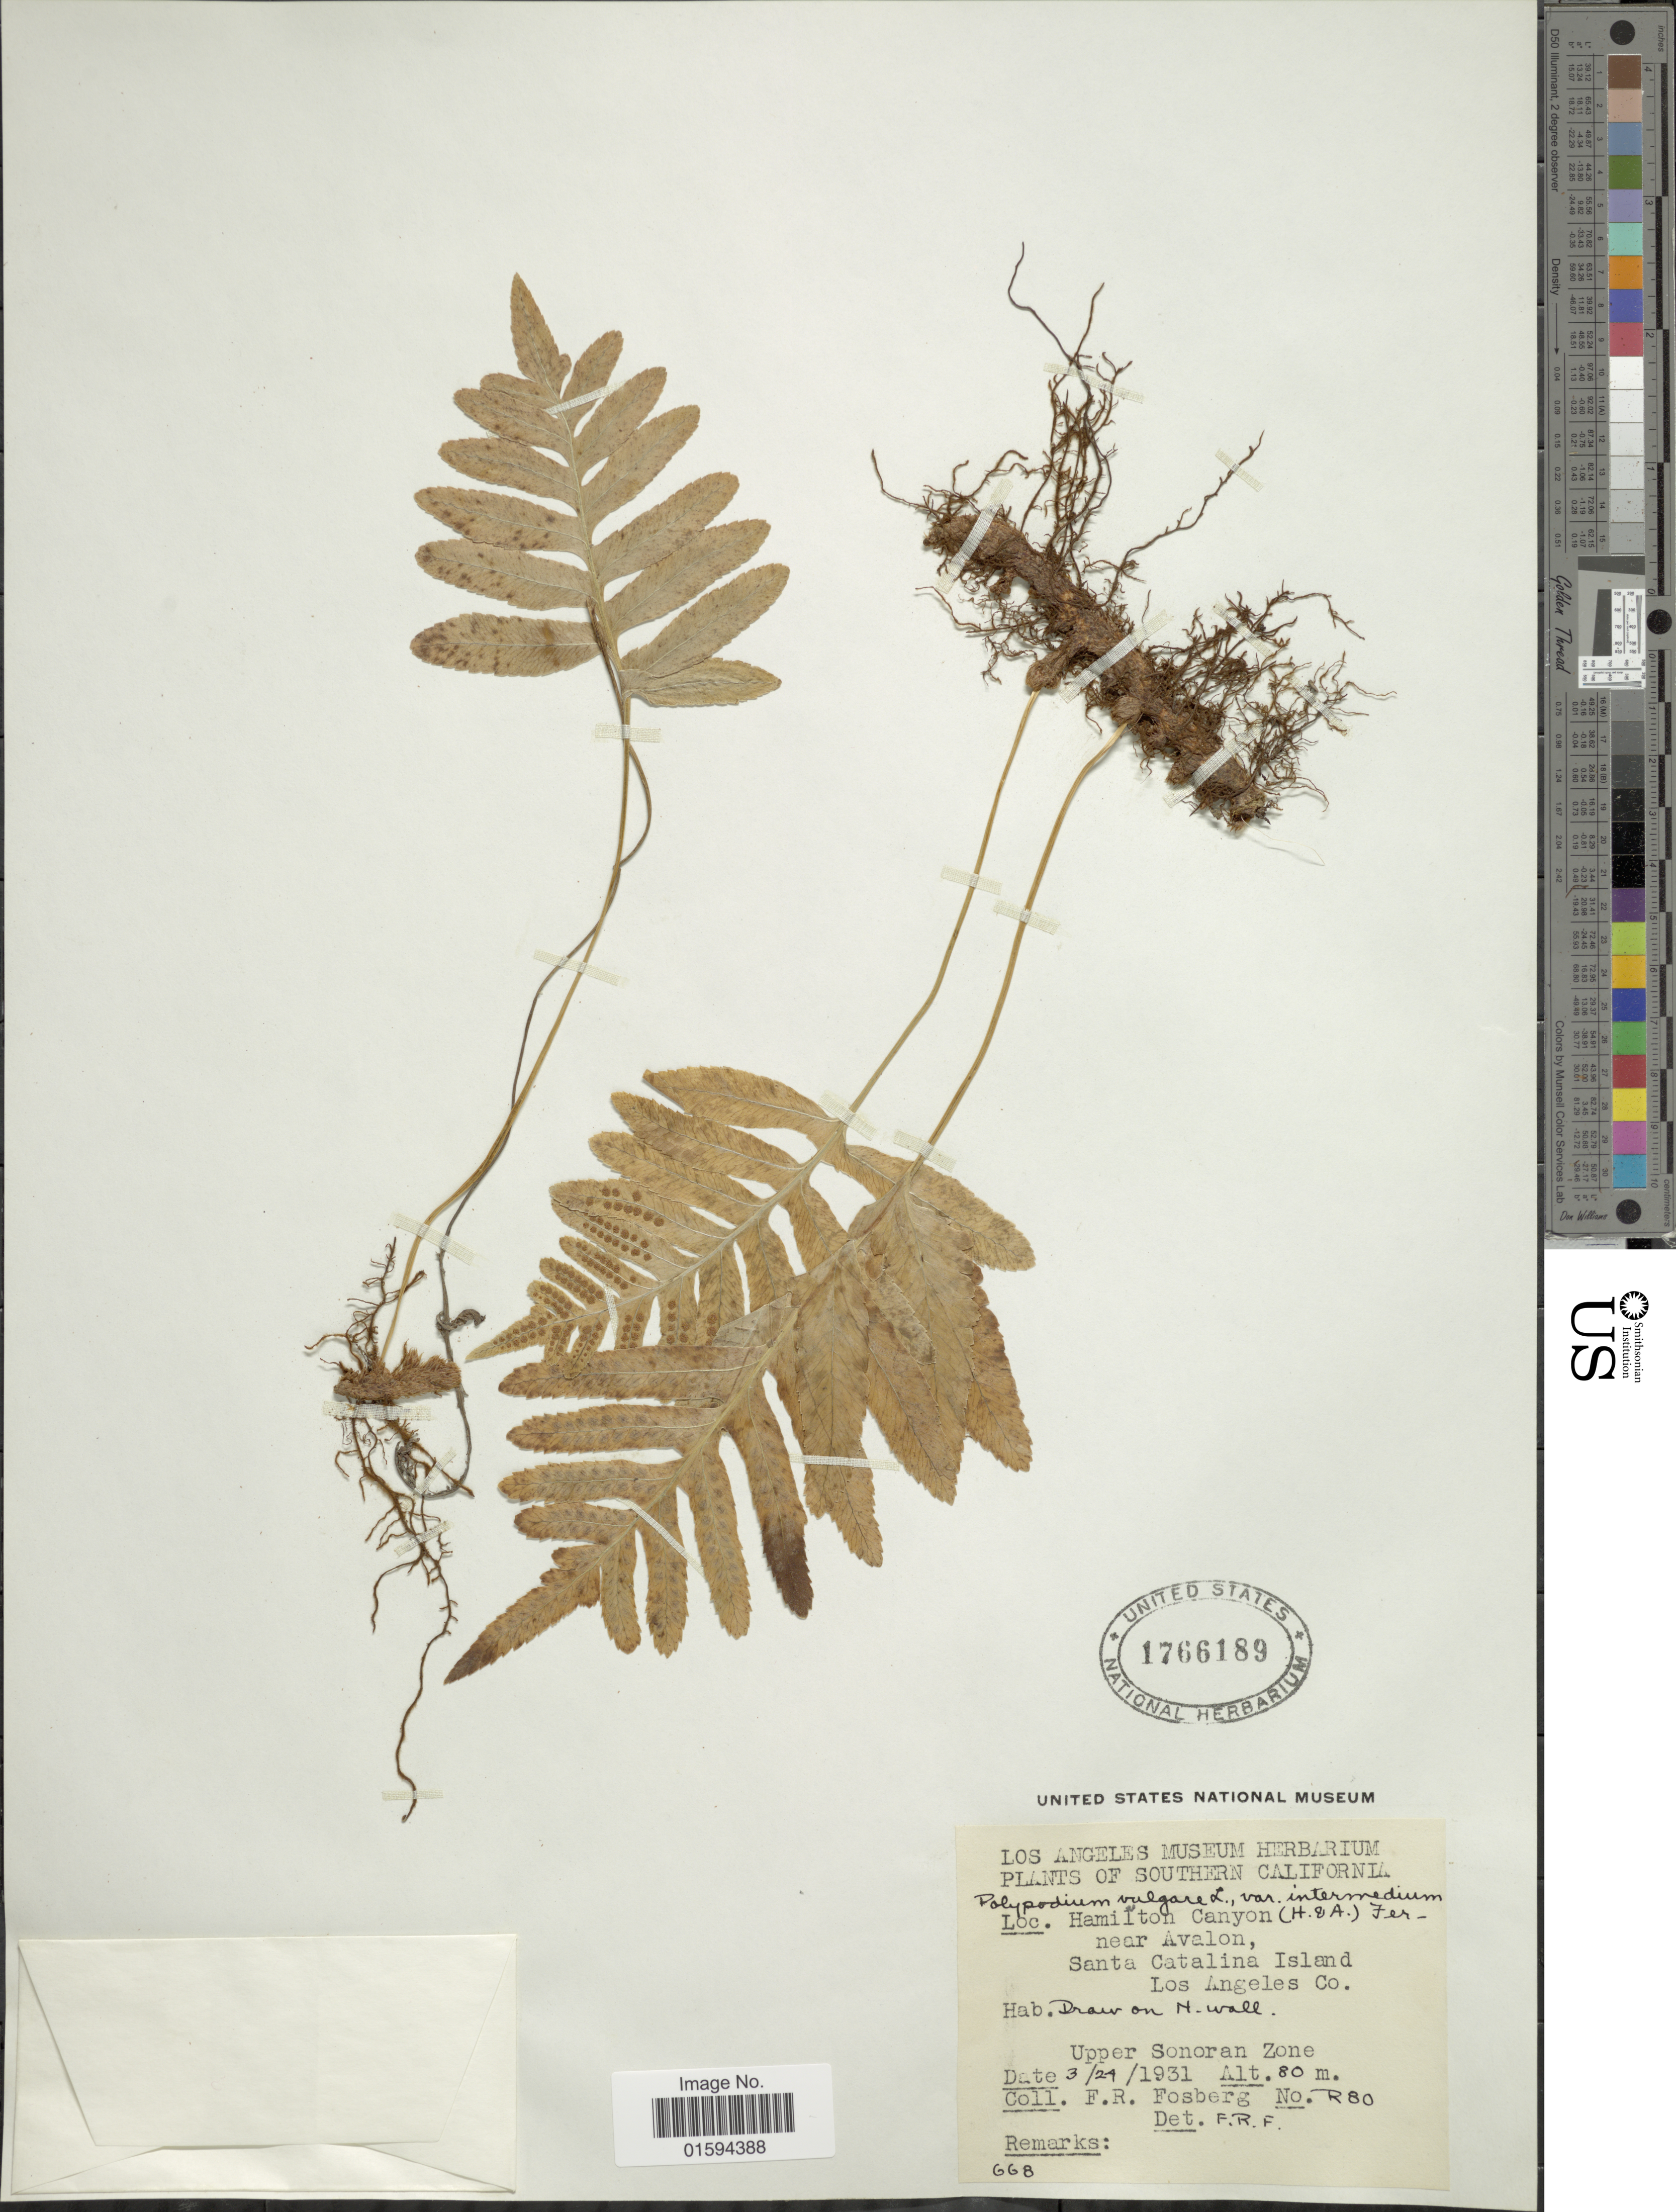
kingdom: Plantae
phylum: Tracheophyta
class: Polypodiopsida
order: Polypodiales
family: Polypodiaceae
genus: Polypodium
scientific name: Polypodium californicum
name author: Kaulf.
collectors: F. R. Fosberg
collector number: R80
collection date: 1931-03-24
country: United States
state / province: California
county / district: Los Angeles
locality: Southern California, Hamilton Canyon near Avalon, Santa Catalina Island, Los Angeles Co., upper Sonoran Zone, draw on N.wall.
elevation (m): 80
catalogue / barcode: US 1766189